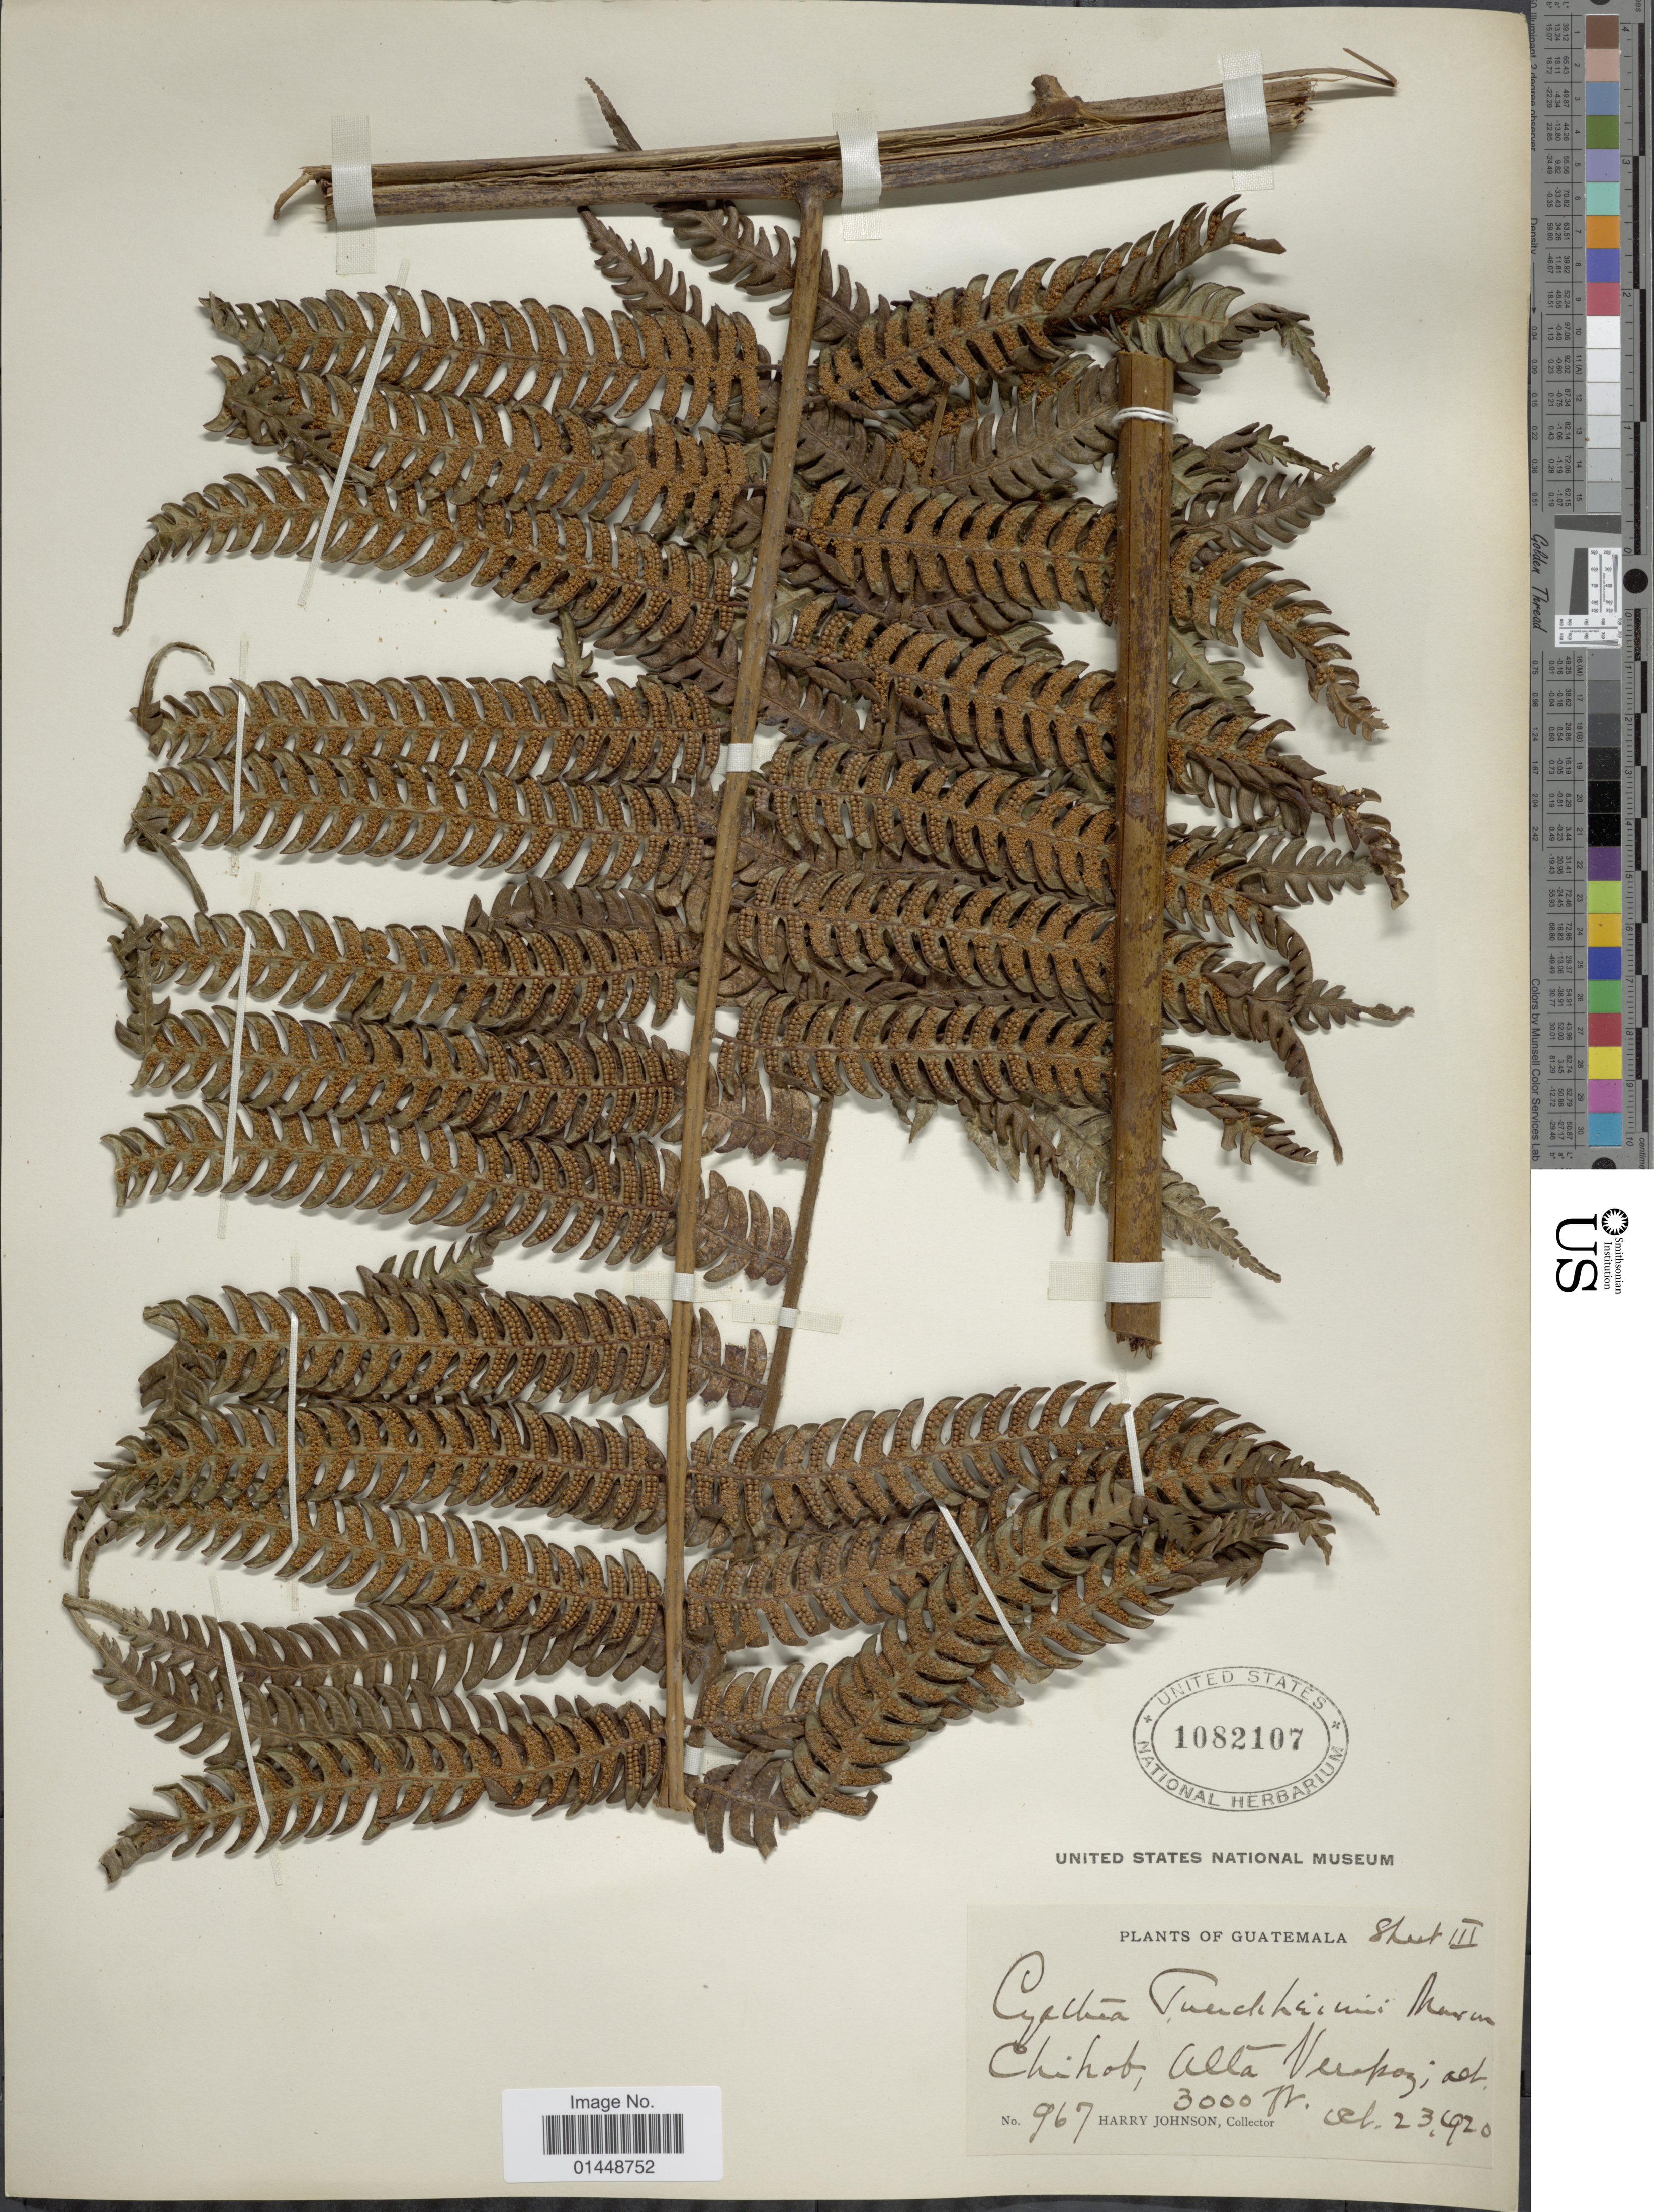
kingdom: Plantae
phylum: Tracheophyta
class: Polypodiopsida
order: Cyatheales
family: Cyatheaceae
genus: Cyathea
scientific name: Cyathea divergens var. tuerckheimii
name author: (Maxon) R.M. Tryon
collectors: H. Johnson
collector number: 967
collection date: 1920-10-23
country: Guatemala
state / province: Alta Verapaz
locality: Chihob, Alta Verapaz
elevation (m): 914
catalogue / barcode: US 1082107